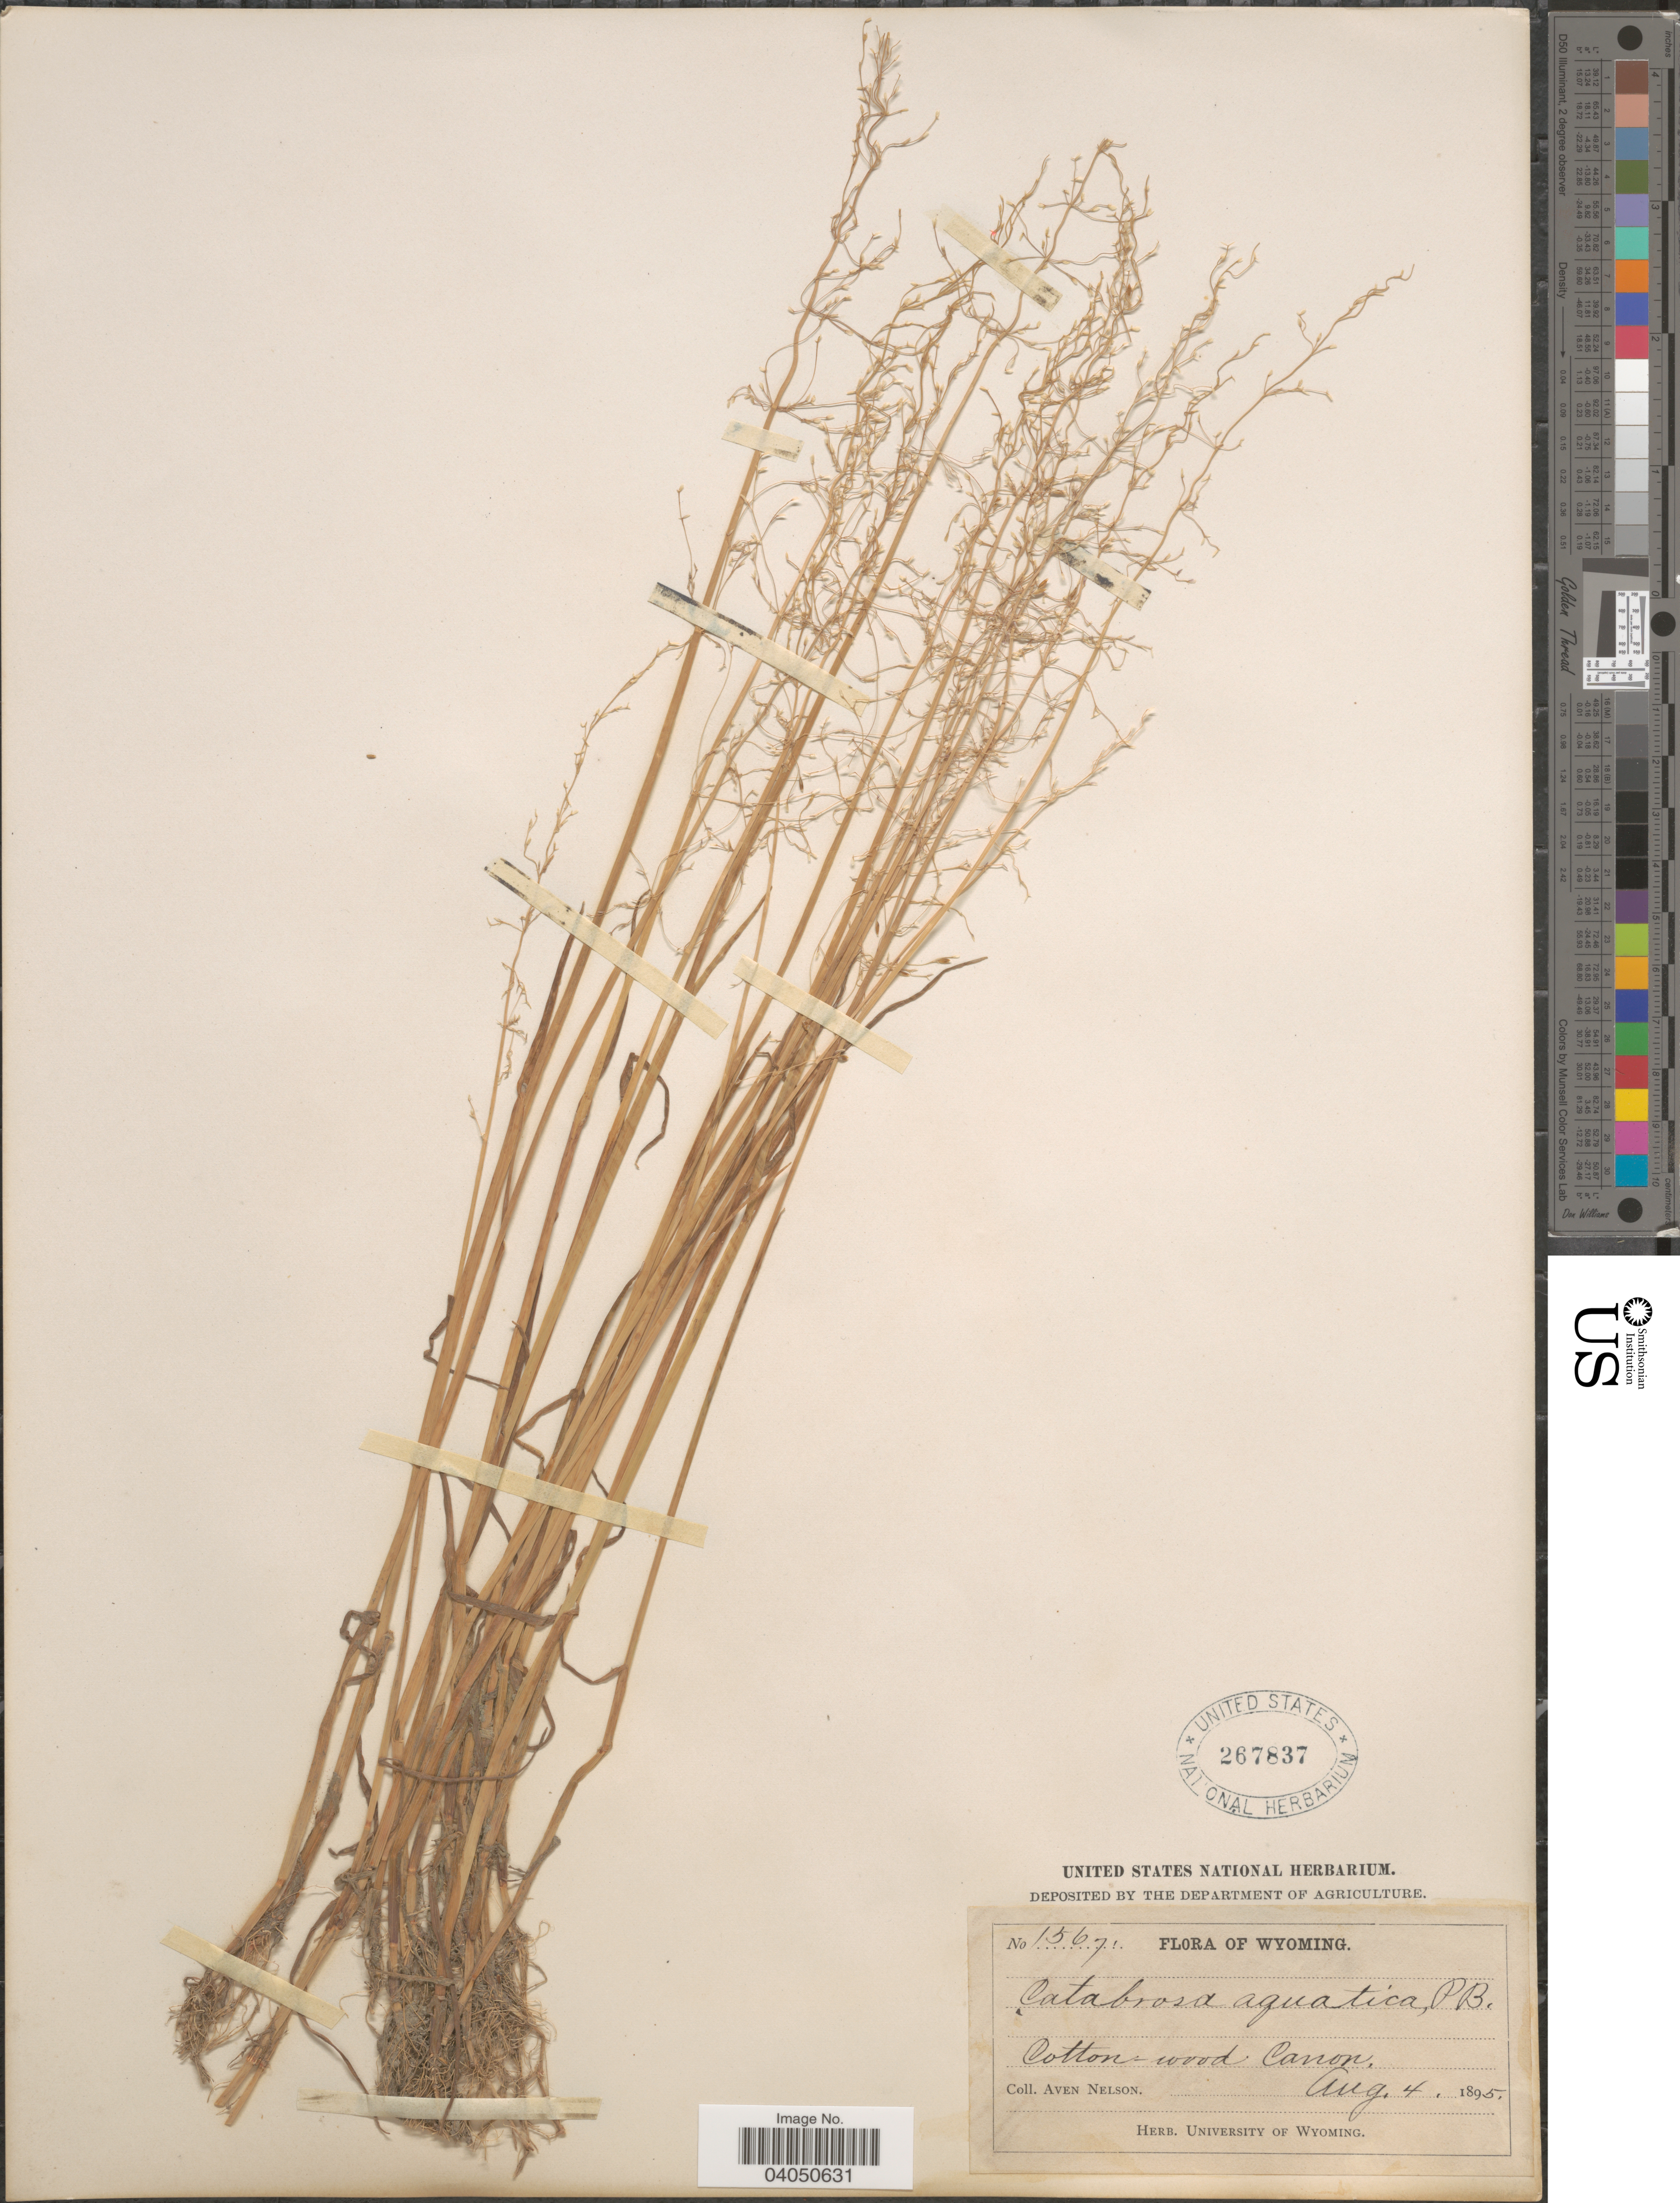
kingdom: Plantae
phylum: Tracheophyta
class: Liliopsida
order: Poales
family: Poaceae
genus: Catabrosa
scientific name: Catabrosa aquatica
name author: (L.) P. Beauv.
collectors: A. Nelson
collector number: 1567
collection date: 1895-08-04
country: United States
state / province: Wyoming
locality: Cotton-wood Canon.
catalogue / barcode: US 267837